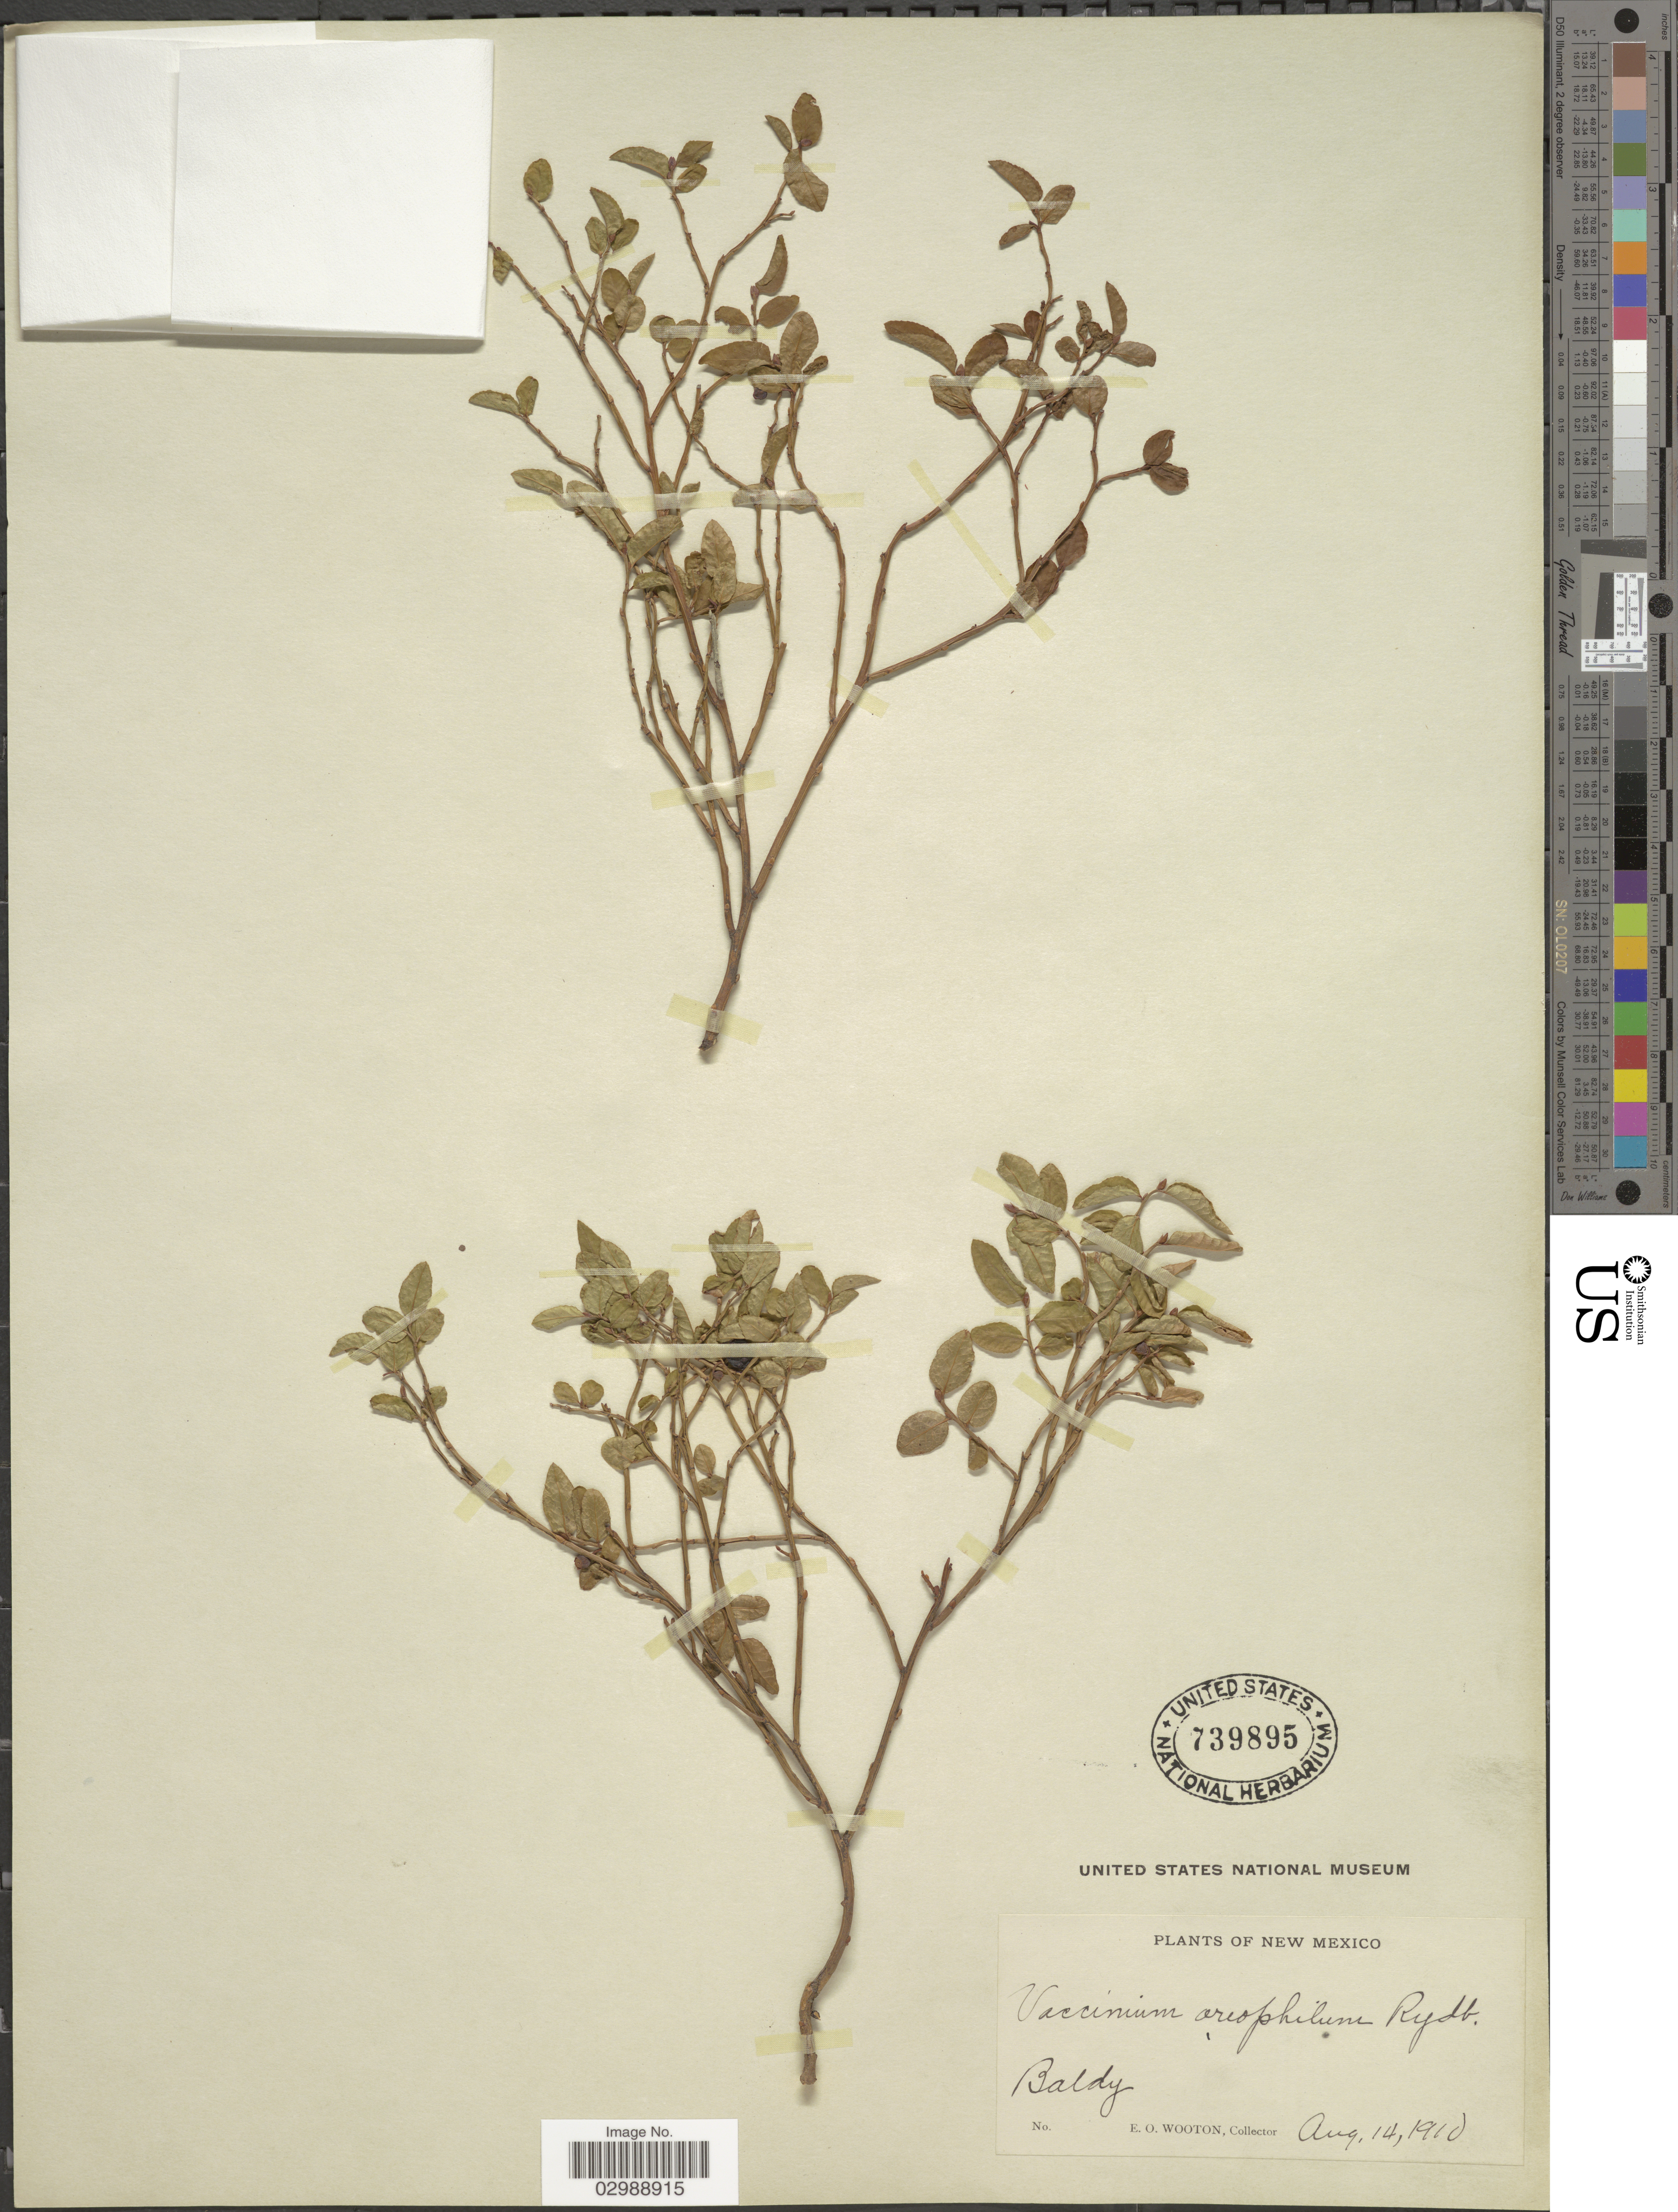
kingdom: Plantae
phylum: Tracheophyta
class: Magnoliopsida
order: Ericales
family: Ericaceae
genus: Vaccinium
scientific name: Vaccinium oreophilum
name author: Rydb.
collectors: E. O. Wooton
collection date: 1910-08-14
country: United States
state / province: New Mexico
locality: Baldy.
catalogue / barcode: US 739895